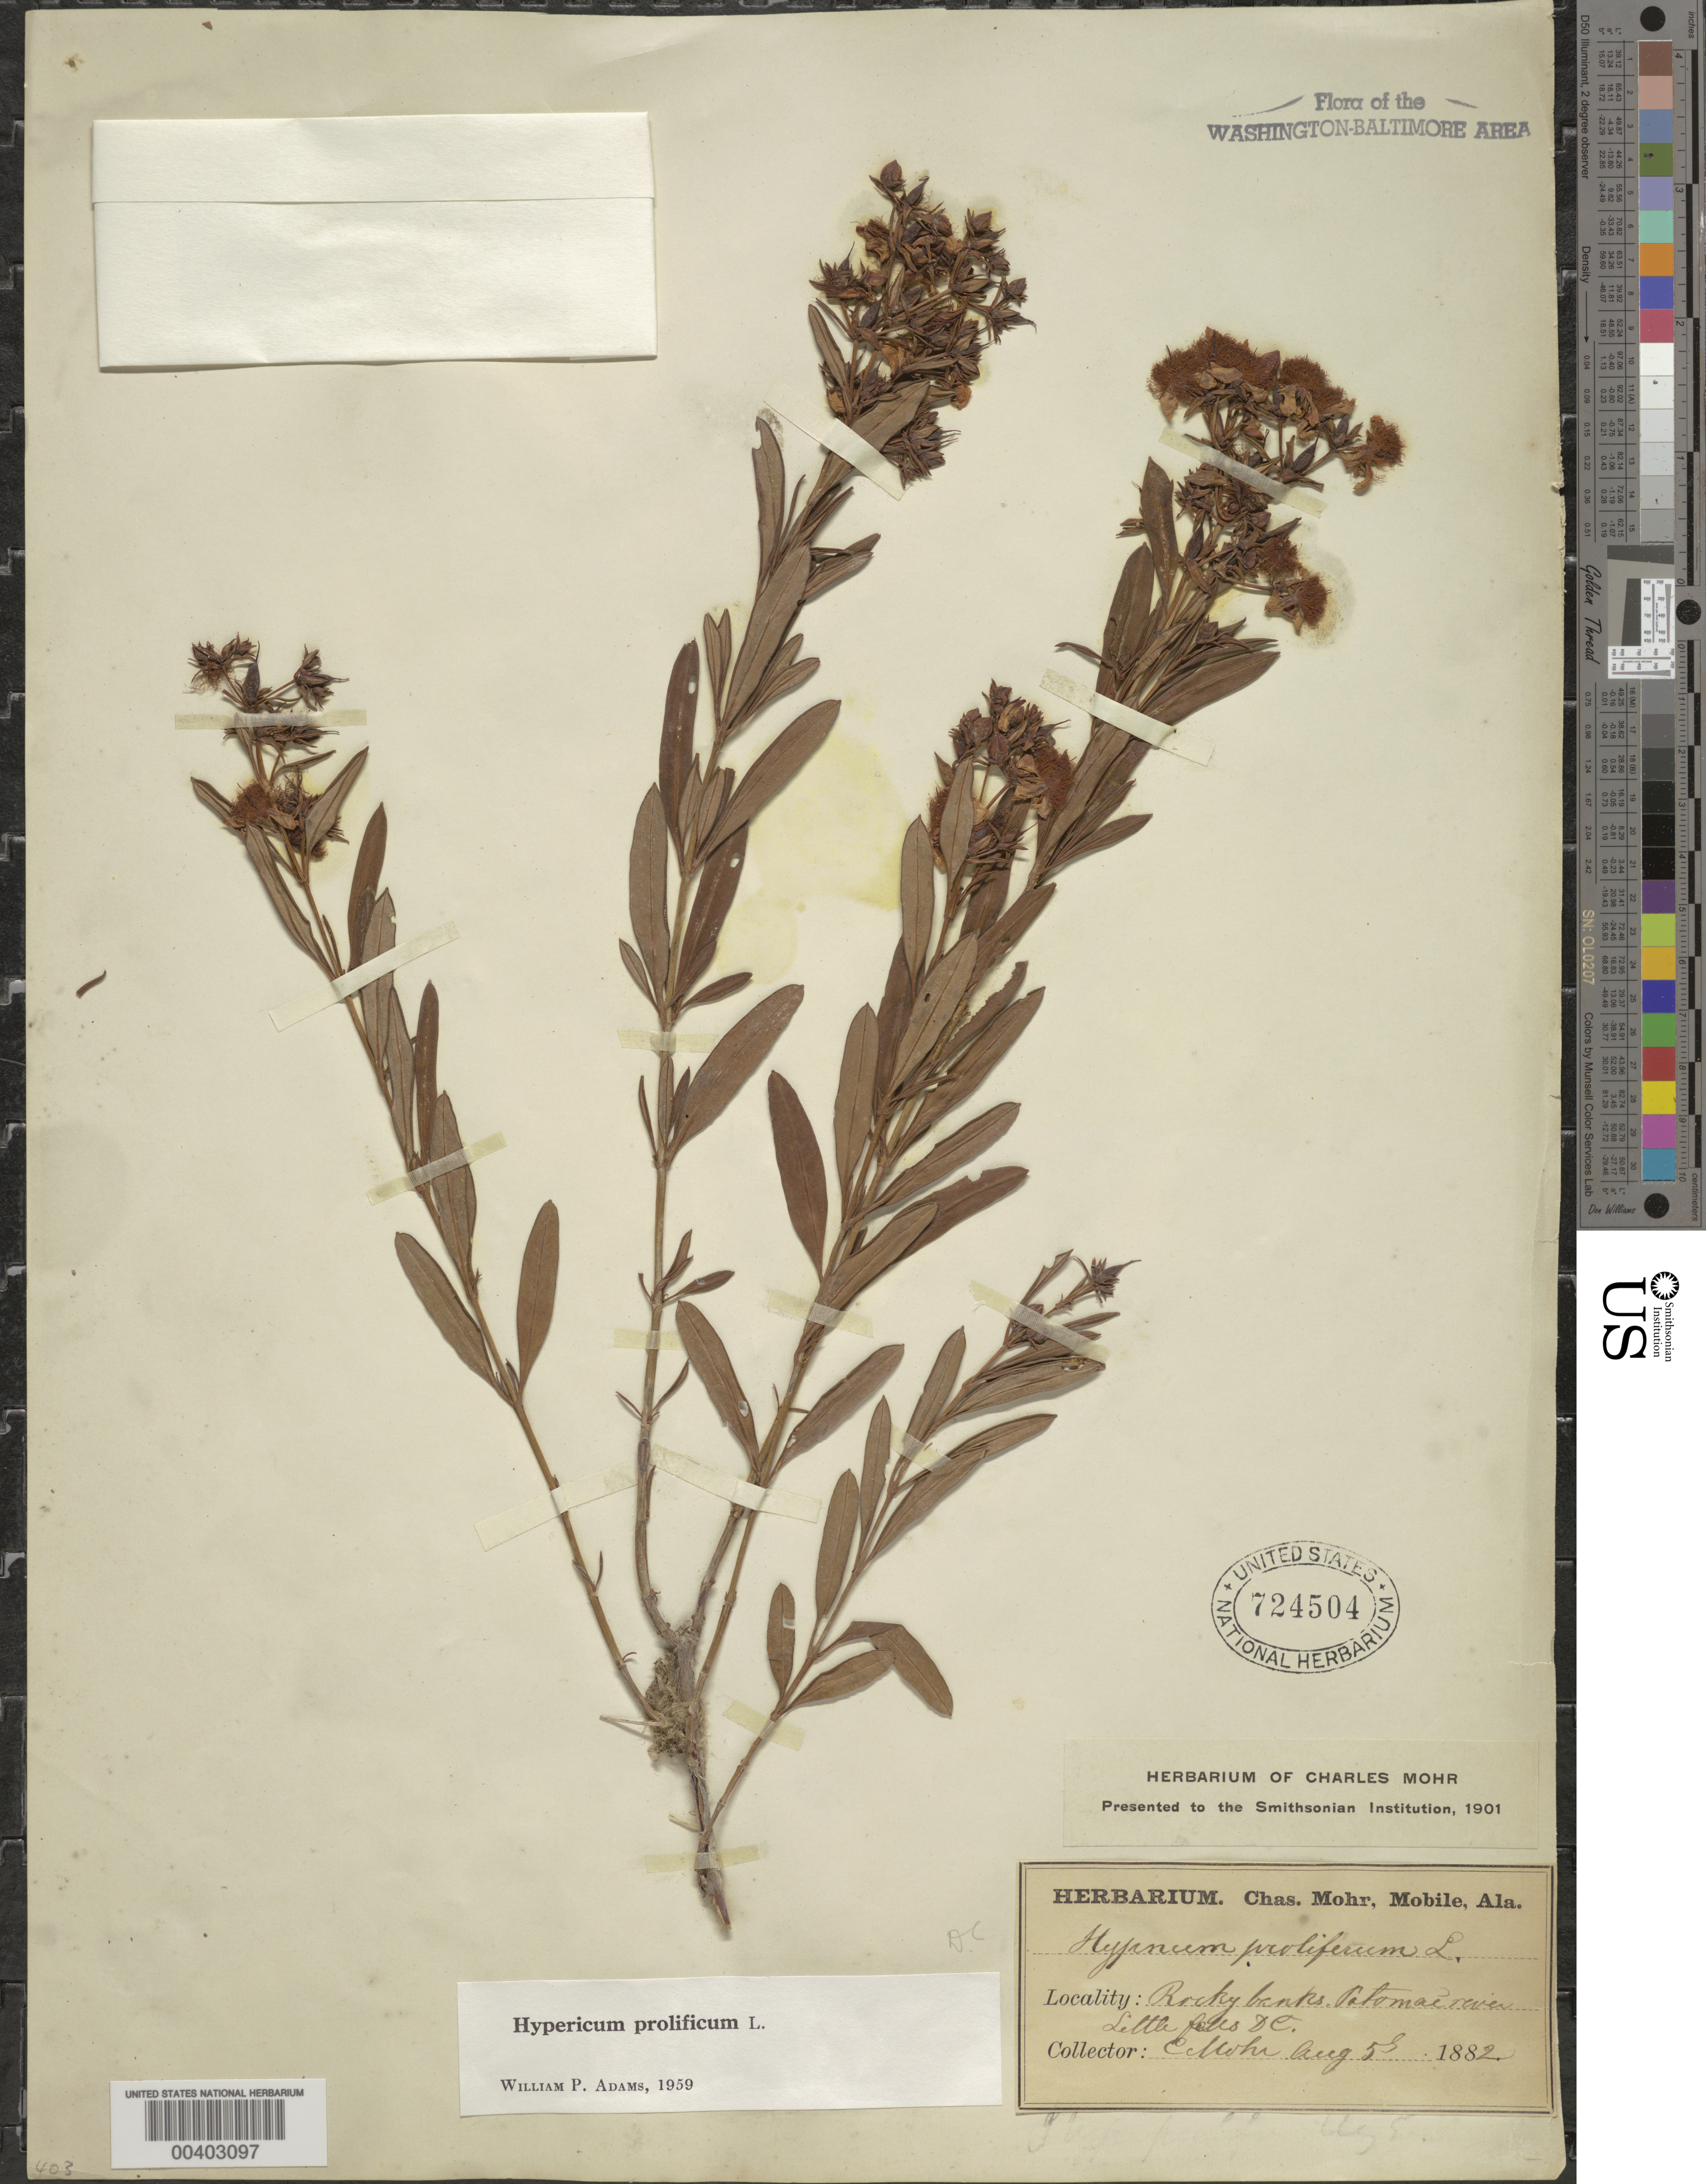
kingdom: Plantae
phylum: Tracheophyta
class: Magnoliopsida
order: Malpighiales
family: Hypericaceae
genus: Hypericum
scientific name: Hypericum prolificum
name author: L.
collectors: C. T. Mohr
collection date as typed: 05 Aug 1882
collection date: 1882-08-05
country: United States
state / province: Maryland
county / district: Montgomery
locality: Little Falls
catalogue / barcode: US 724504